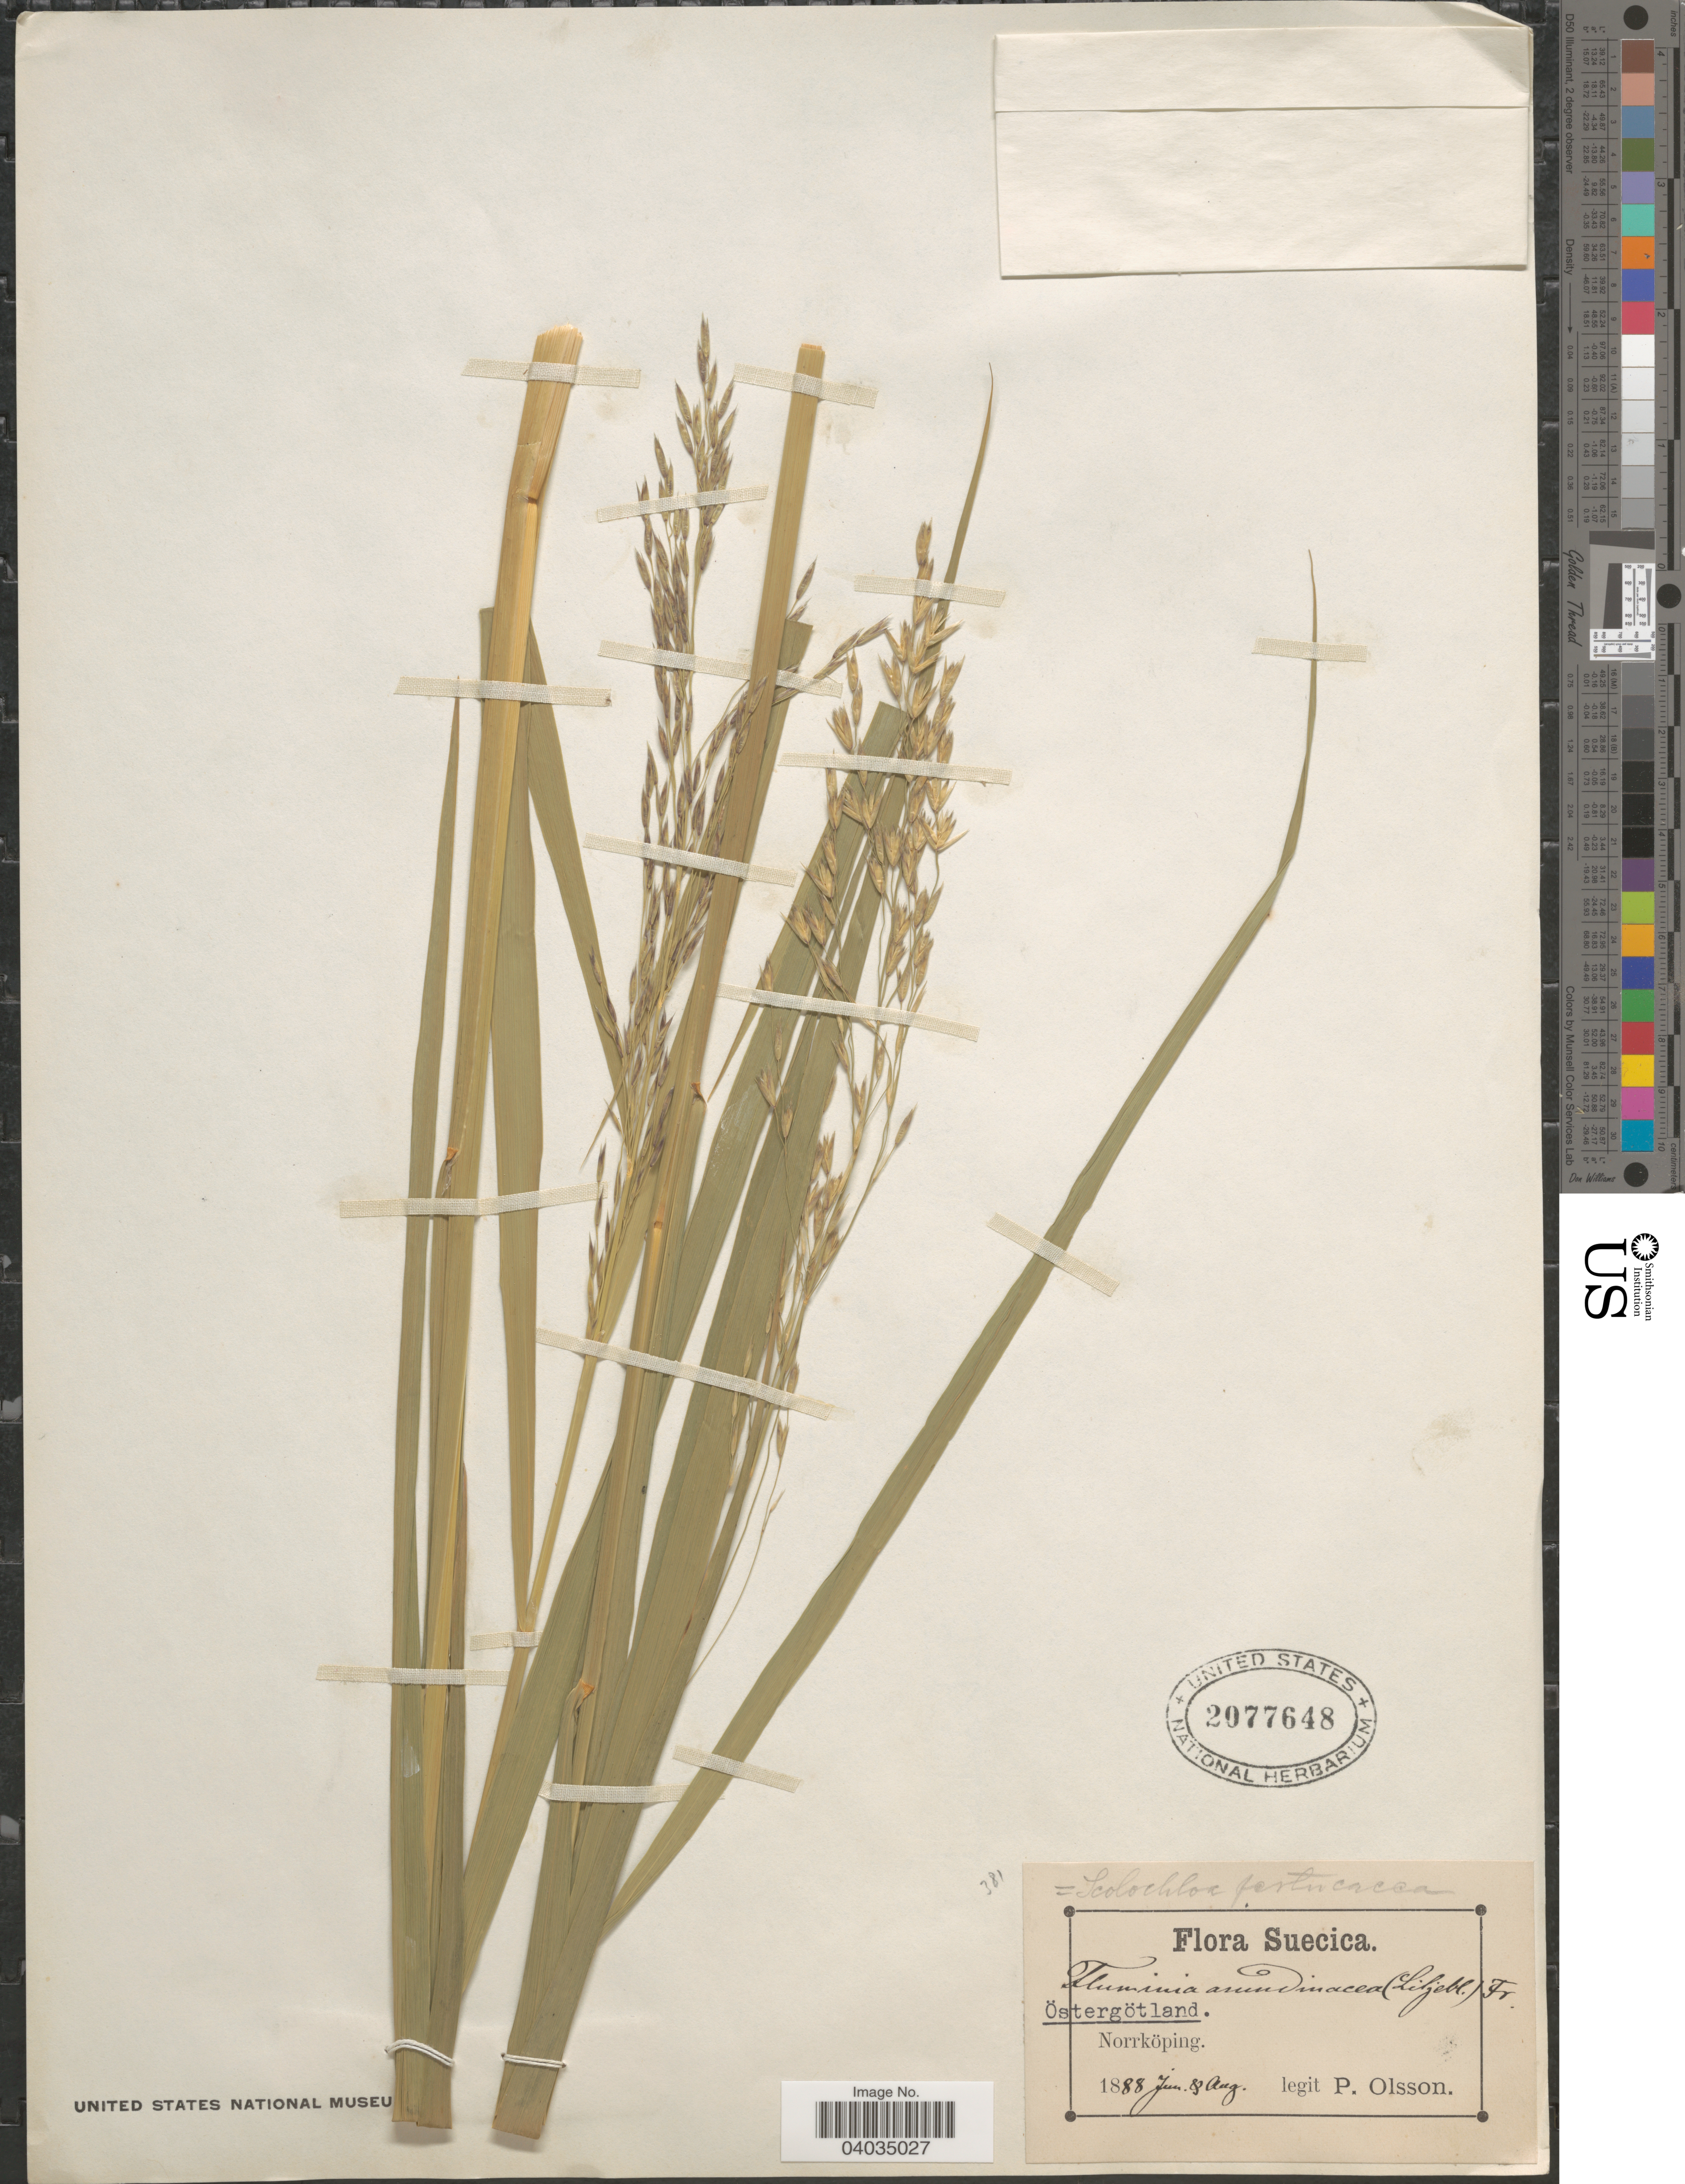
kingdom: Plantae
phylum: Tracheophyta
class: Liliopsida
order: Poales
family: Poaceae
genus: Scolochloa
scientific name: Scolochloa festucacea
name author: (Willd.) Link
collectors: P. Olsson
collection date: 1888-06/1888-08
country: Sweden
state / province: Östergötland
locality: Suecica. Östergotland. Norrköping.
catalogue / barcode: US 2077648